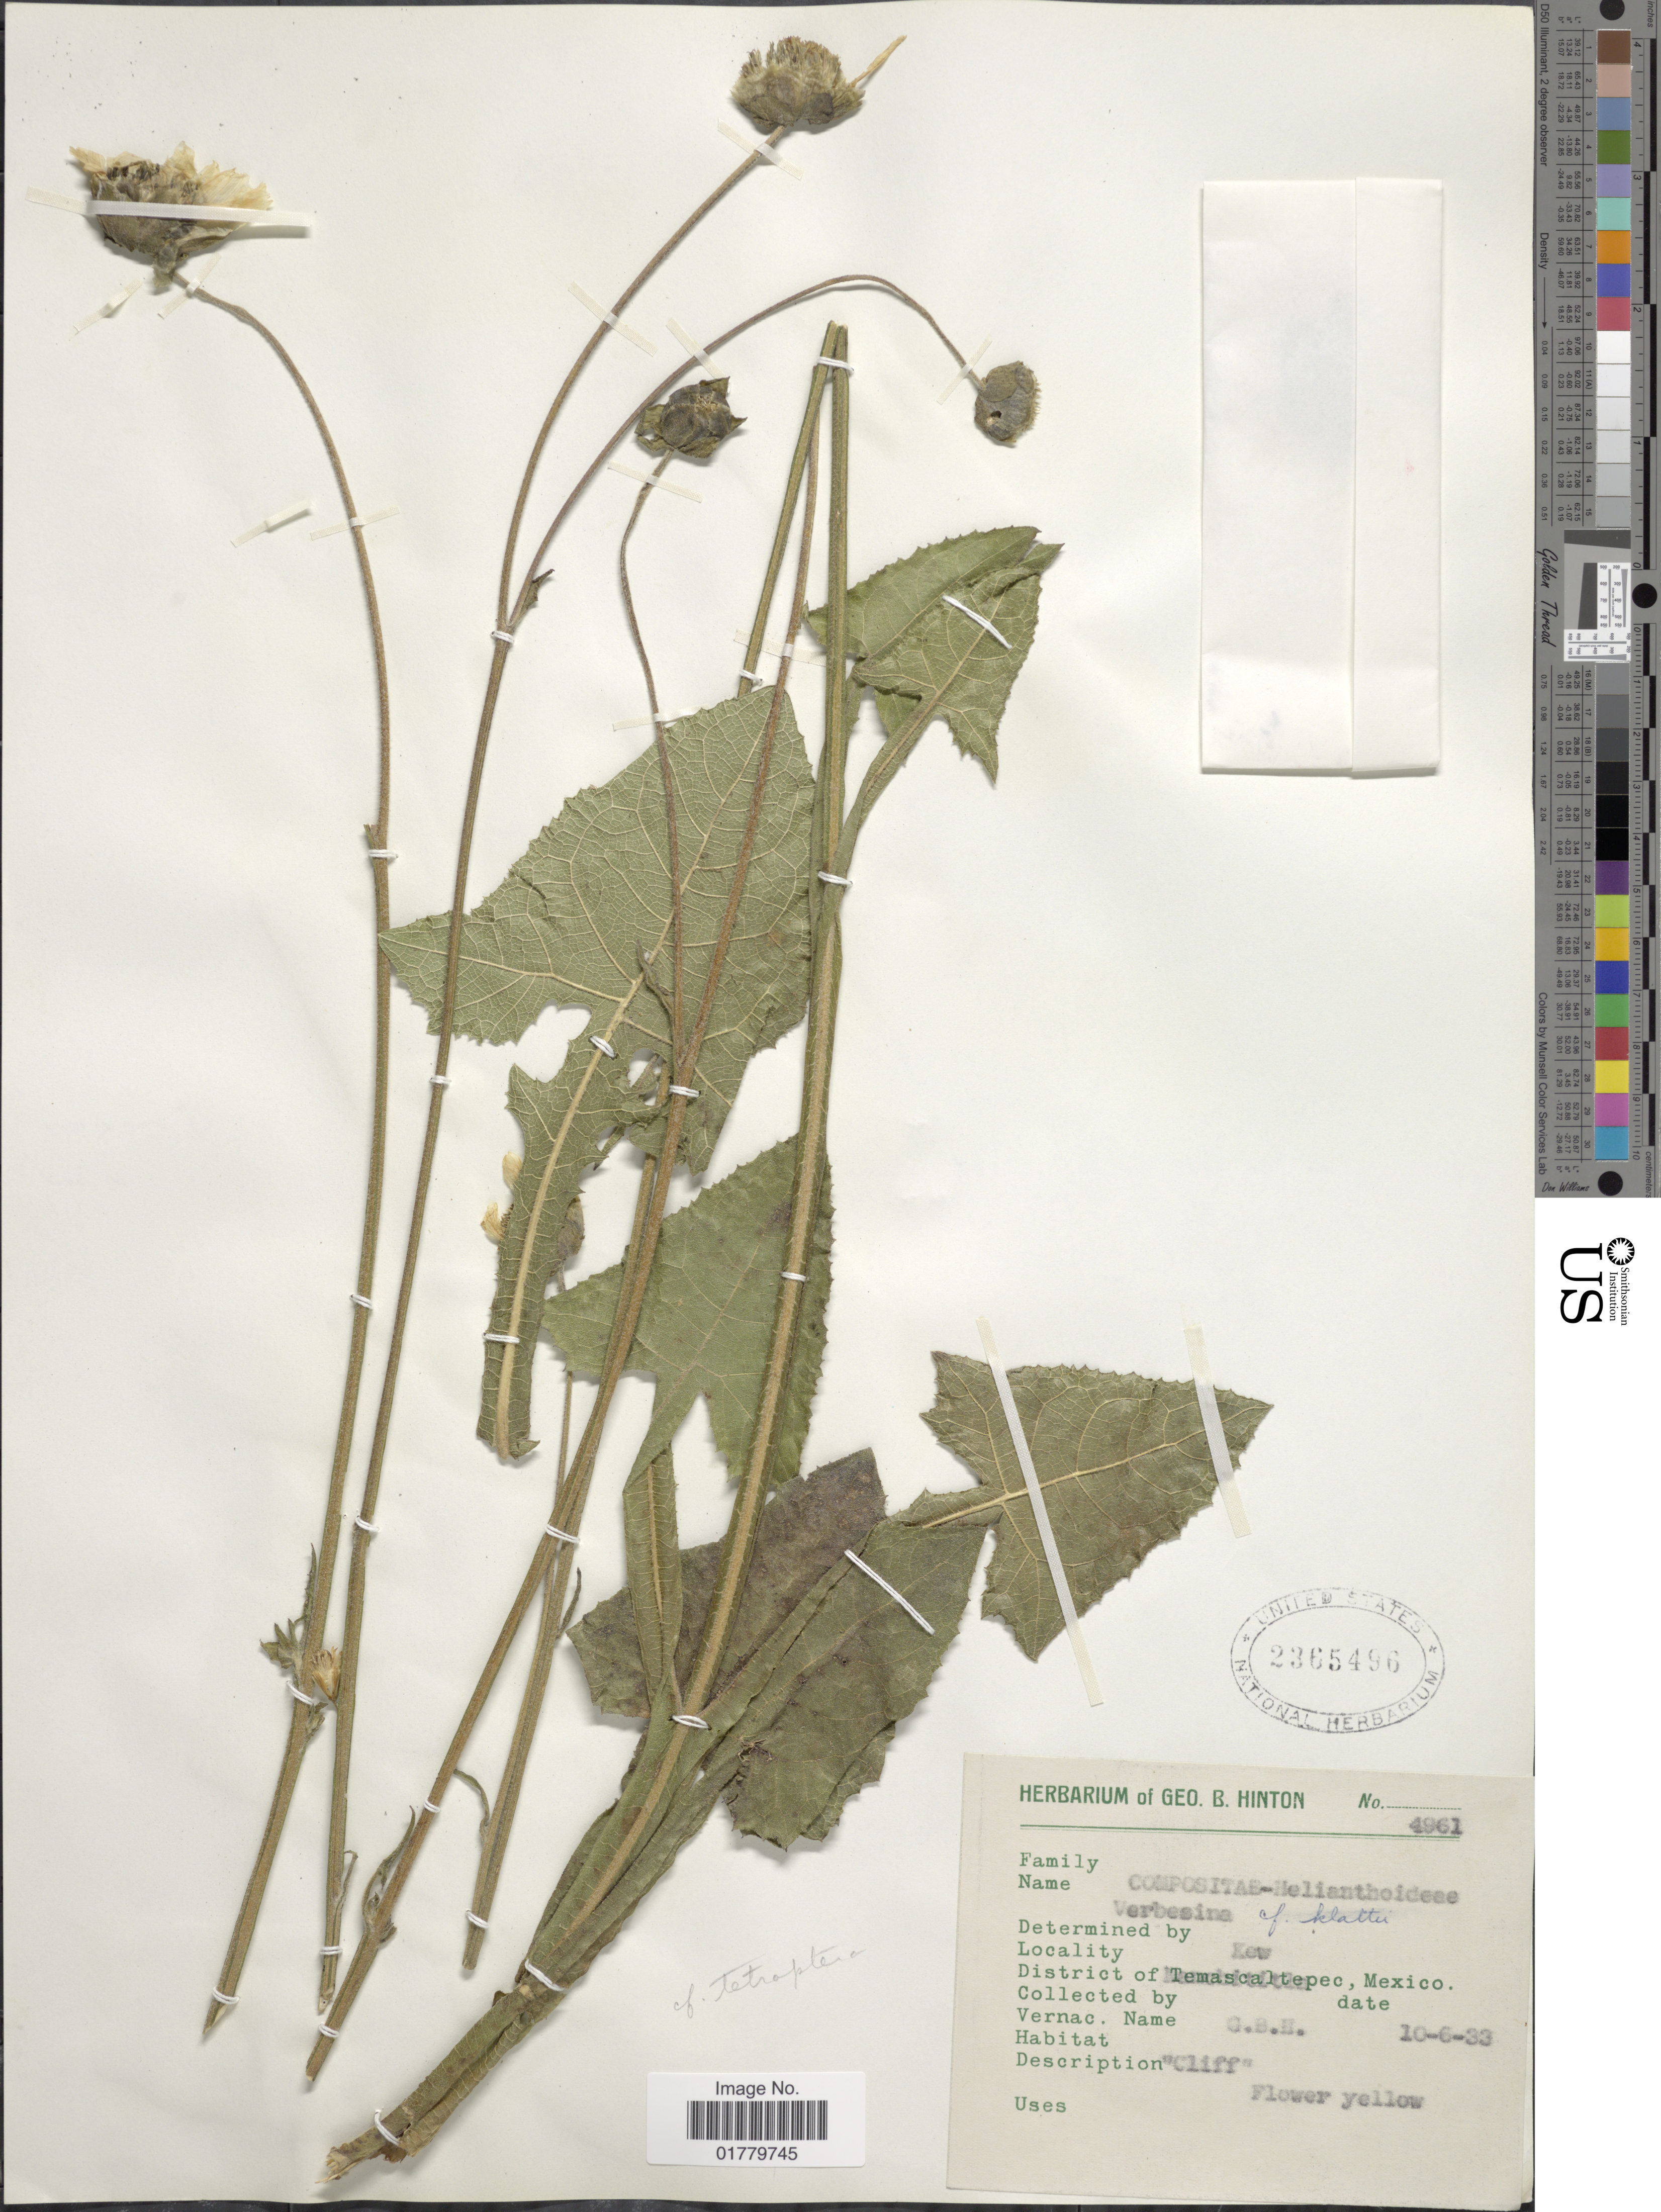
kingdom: Plantae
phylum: Tracheophyta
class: Magnoliopsida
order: Asterales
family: Asteraceae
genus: Verbesina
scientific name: Verbesina klattii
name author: B.L. Rob. & Greenm.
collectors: G. B. Hinton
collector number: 4961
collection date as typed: Transcribed d/m/y: 6/10/33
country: Mexico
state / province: México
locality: District of Temascaltepec, Mexico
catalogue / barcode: US 2365496